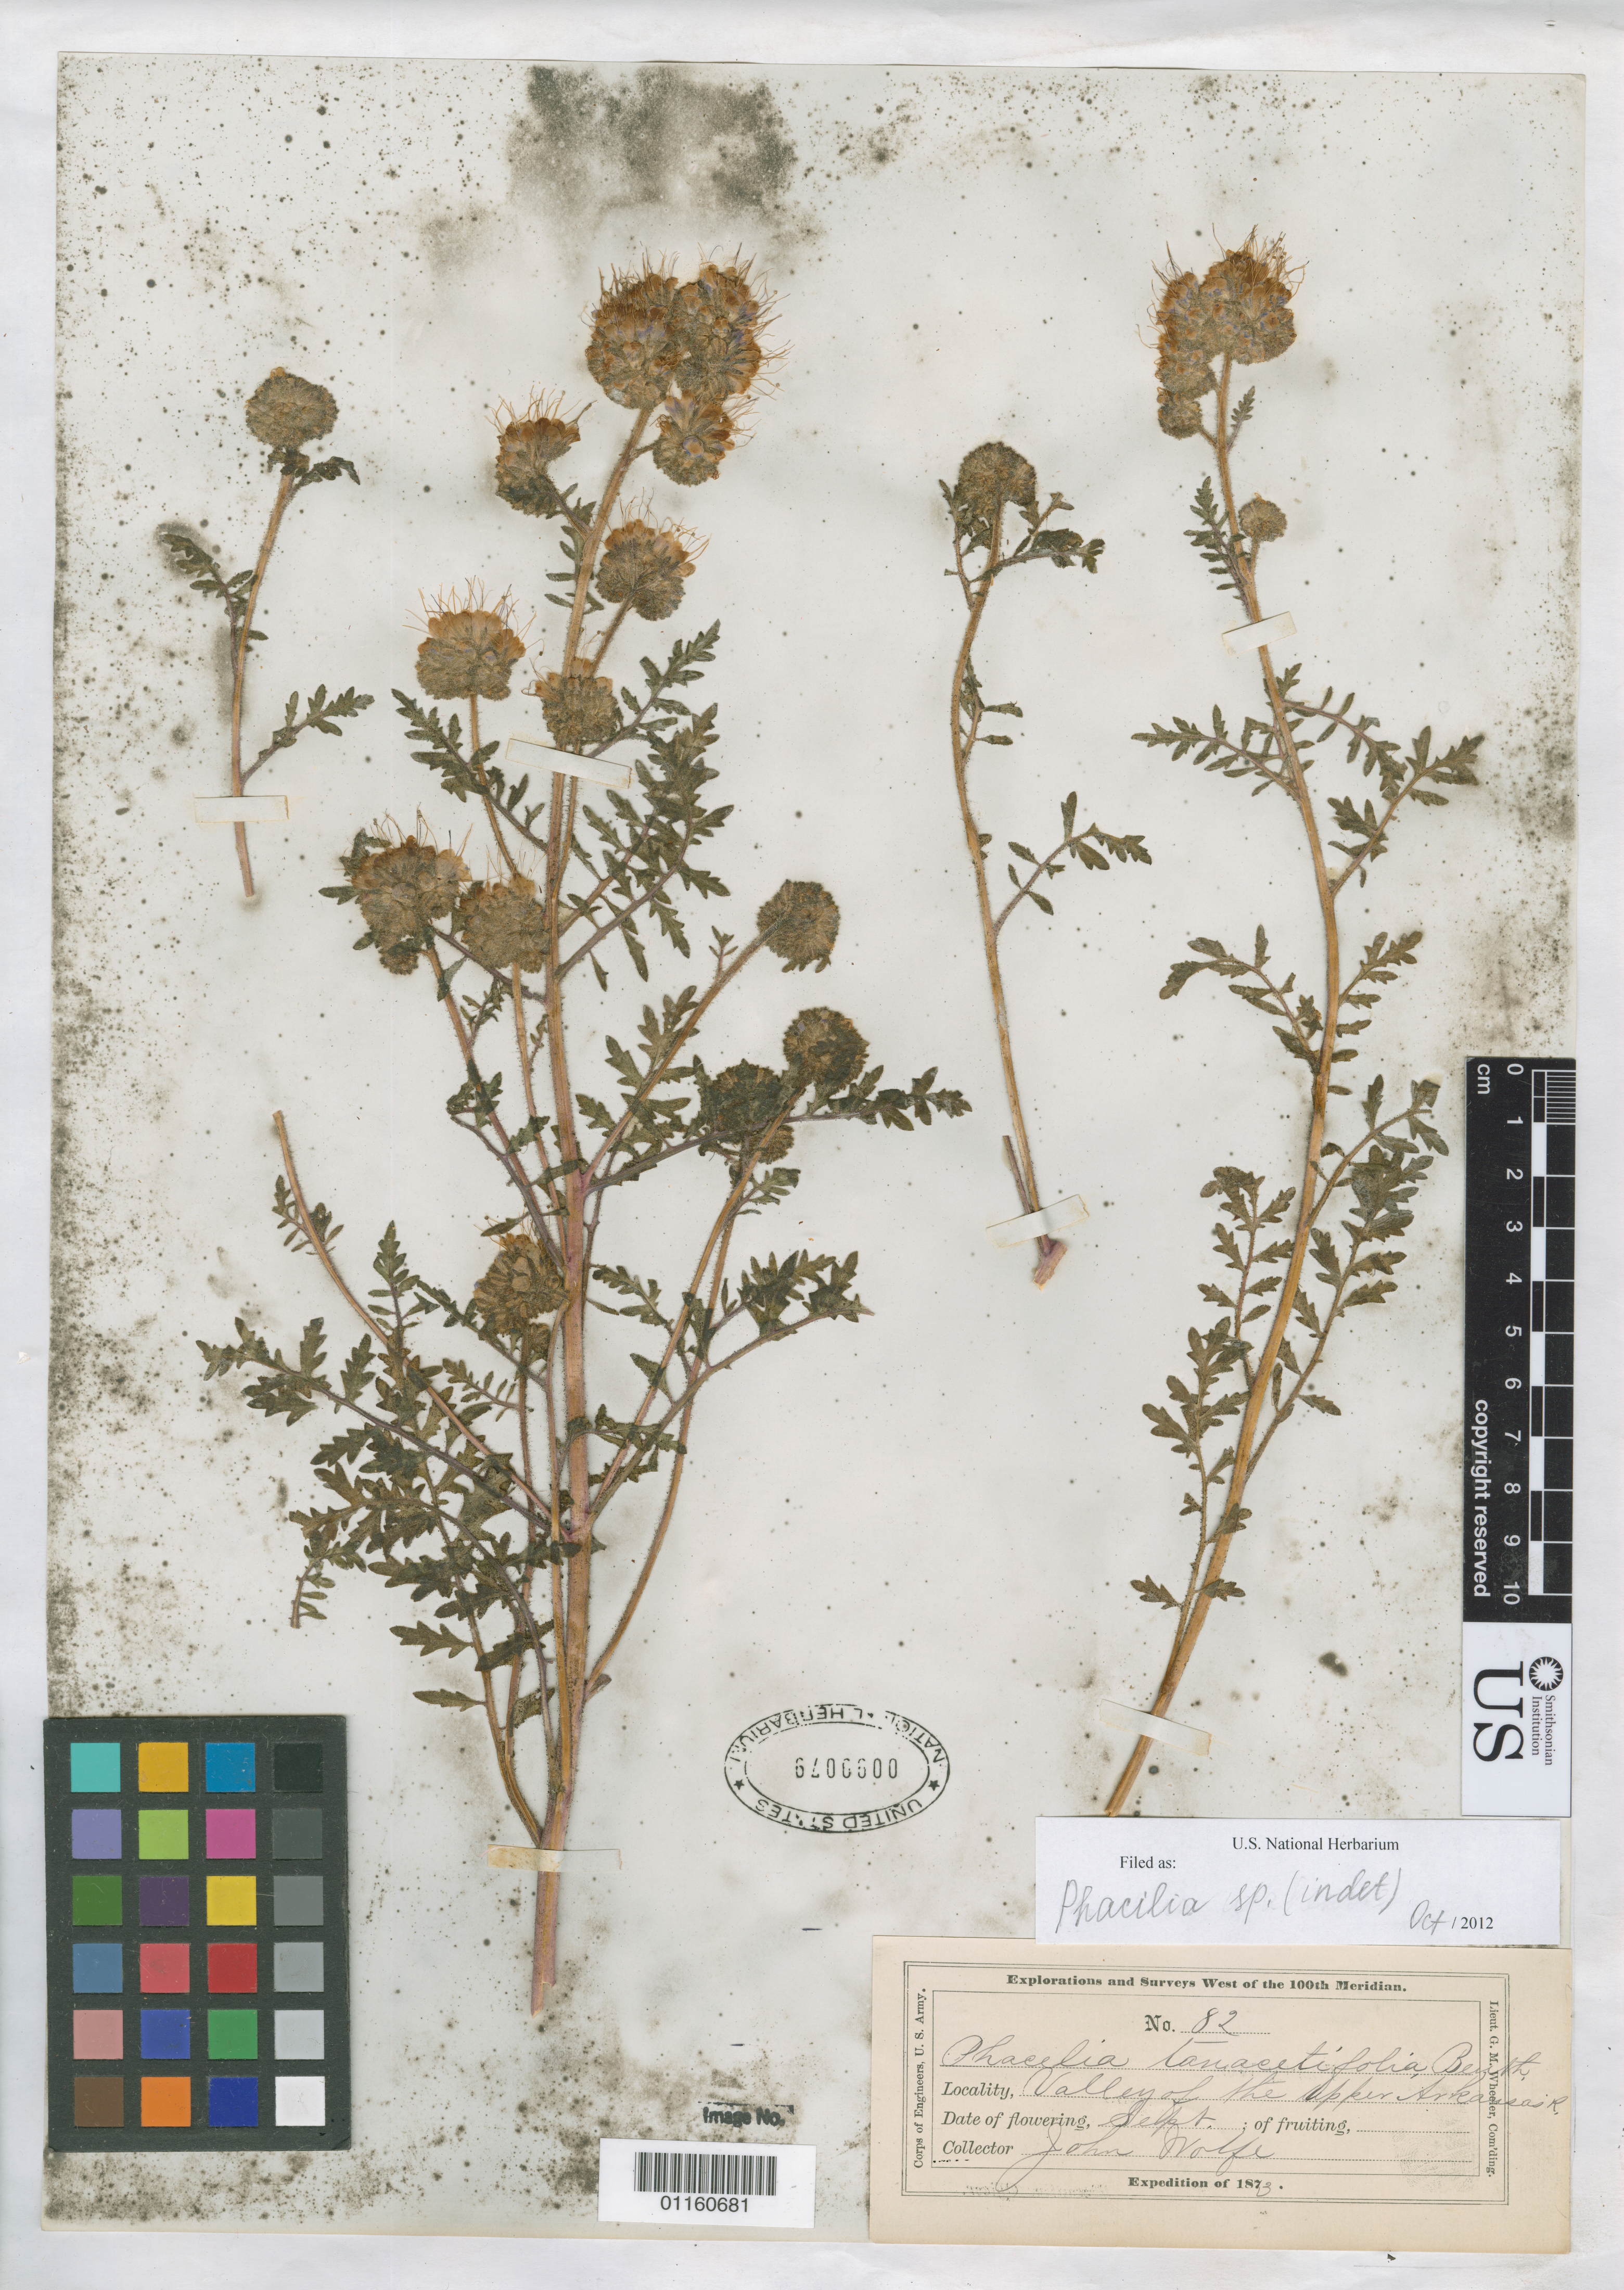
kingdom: Plantae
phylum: Tracheophyta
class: Magnoliopsida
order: Boraginales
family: Hydrophyllaceae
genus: Phacelia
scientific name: Phacelia sp.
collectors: J. Wolf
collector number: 82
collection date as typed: Sep 1873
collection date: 1873-09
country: United States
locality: Valley of the upper Arkansas River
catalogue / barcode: US 99079